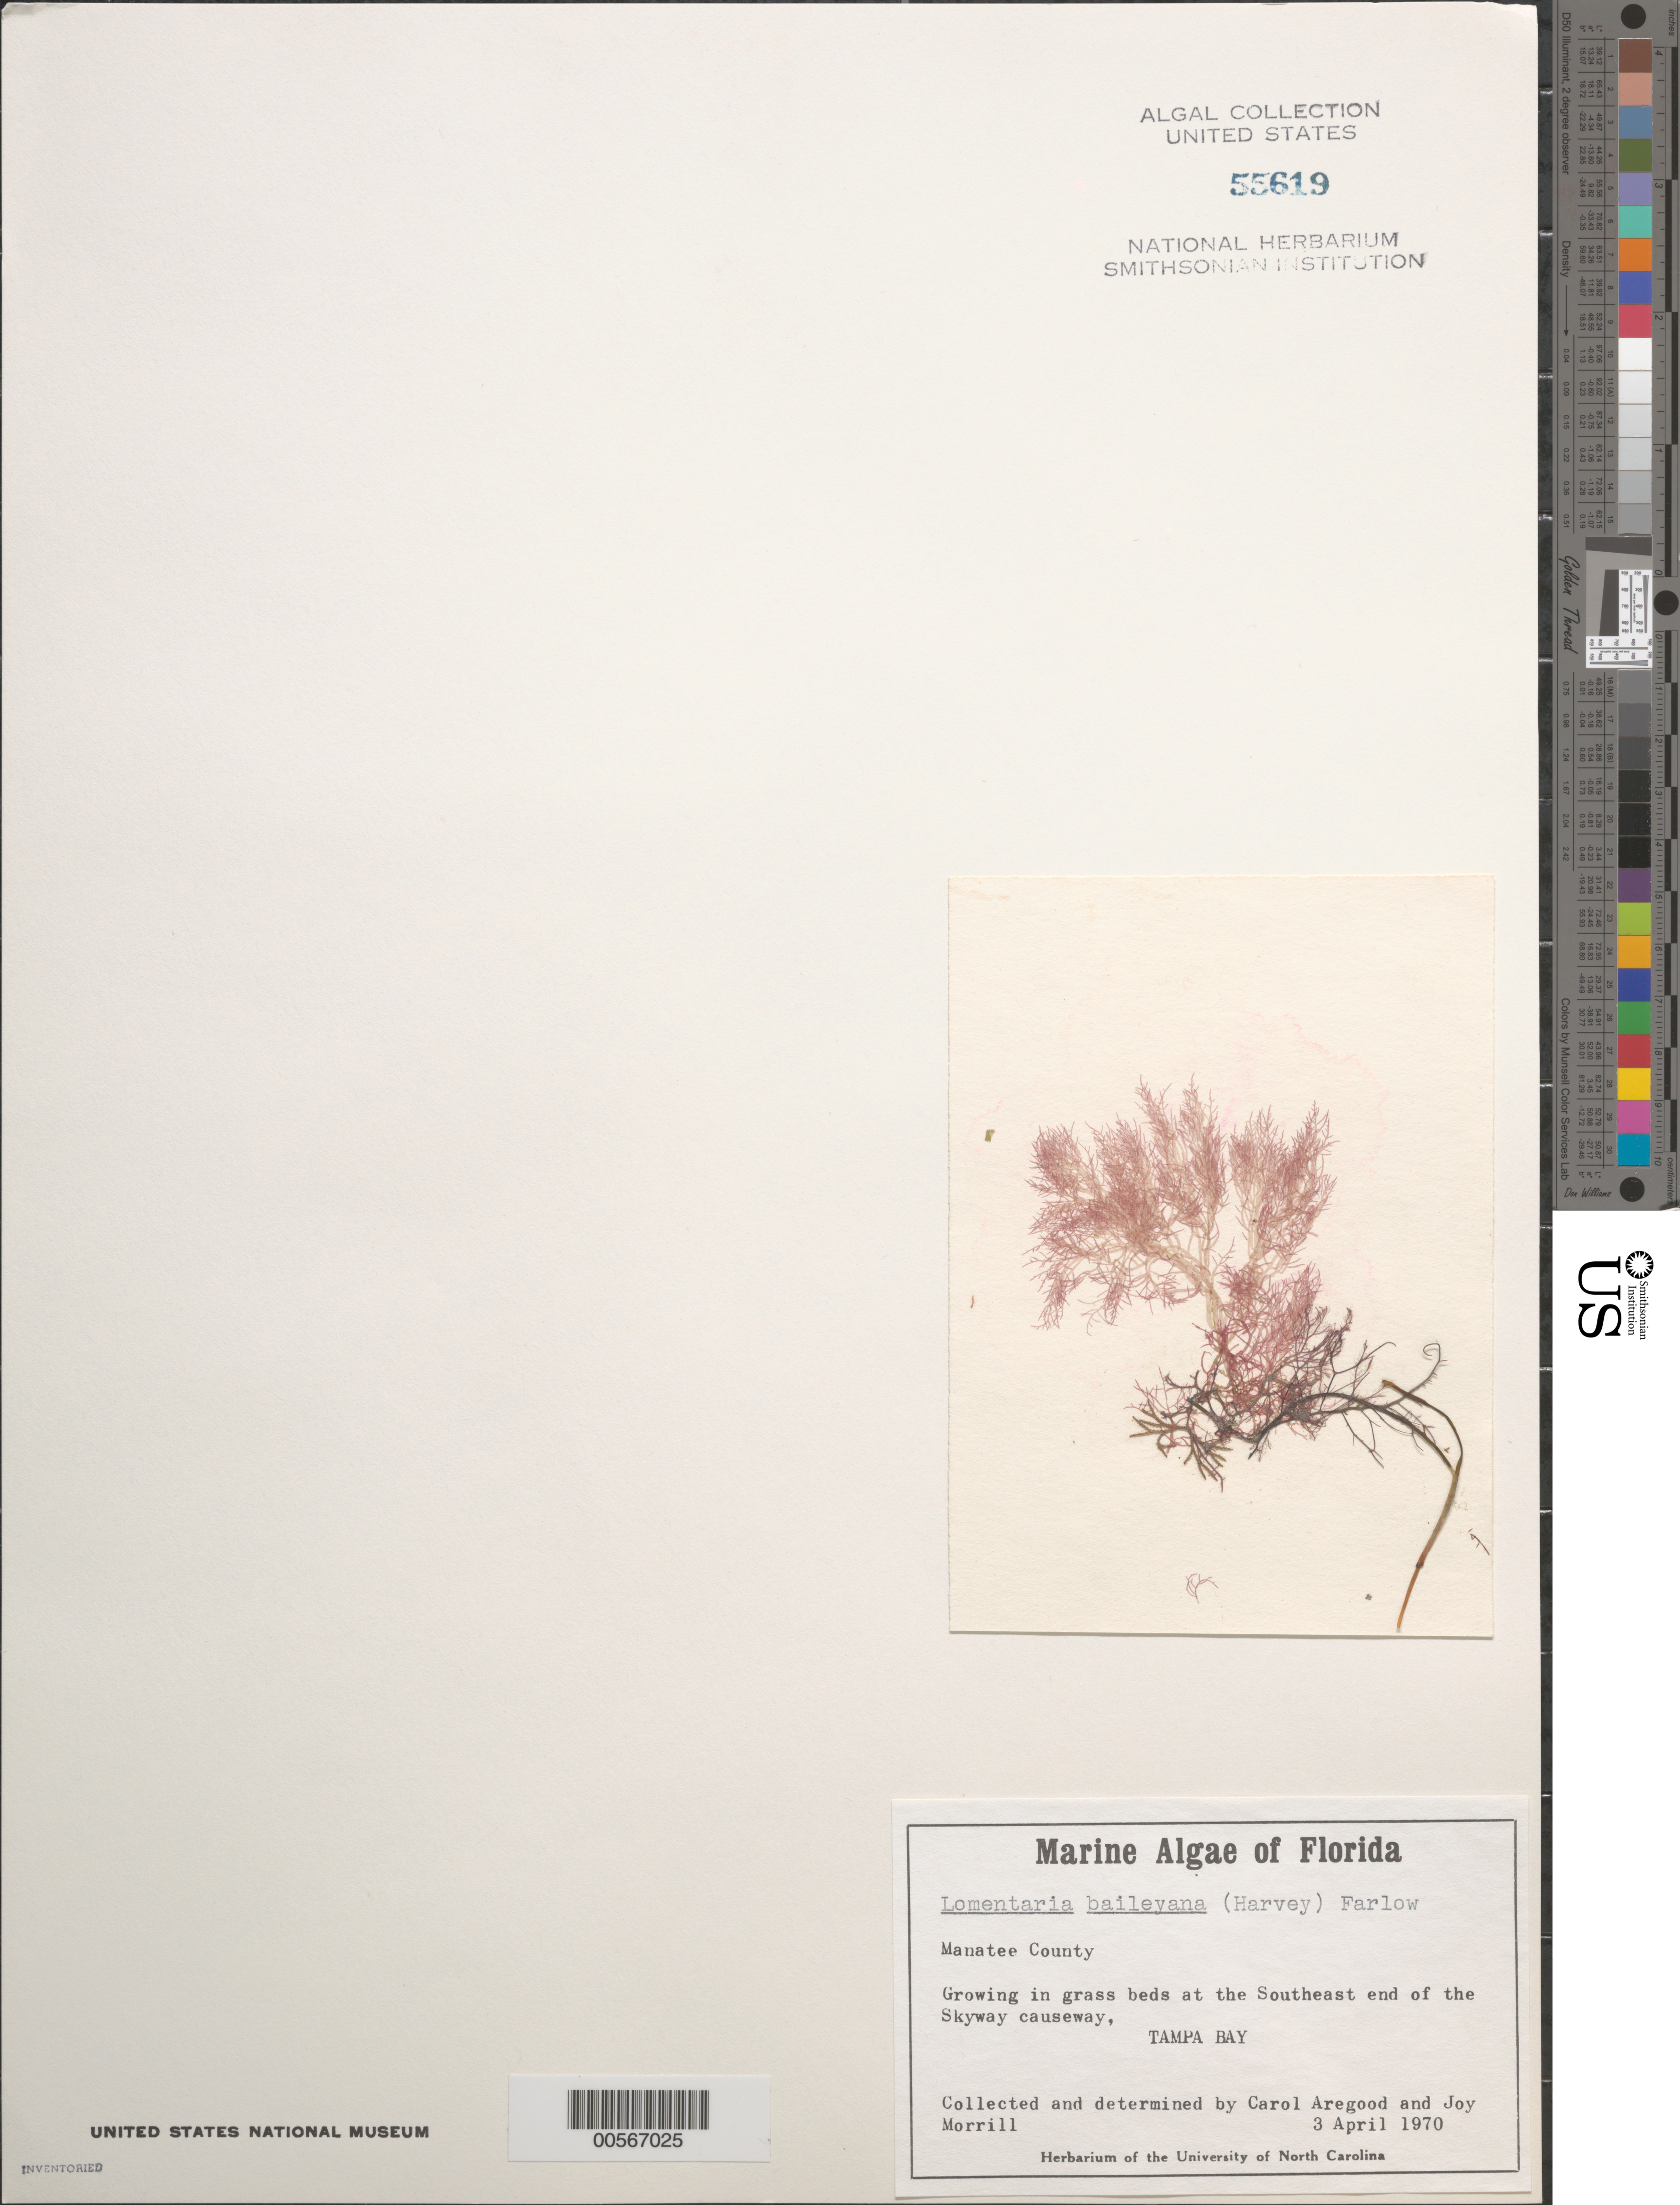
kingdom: Plantae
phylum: Rhodophyta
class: Florideophyceae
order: Rhodymeniales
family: Lomentariaceae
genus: Hooperia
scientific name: Hooperia divaricata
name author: (Durant) M.J. Wynne et al.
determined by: Algae name updating Project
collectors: C. Aregood & J. Morrill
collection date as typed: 03 Apr 1970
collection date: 1970-04-03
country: United States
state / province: Florida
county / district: Manatee County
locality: Skyway Causeway, southeast end, Tampa Bay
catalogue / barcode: US 55619